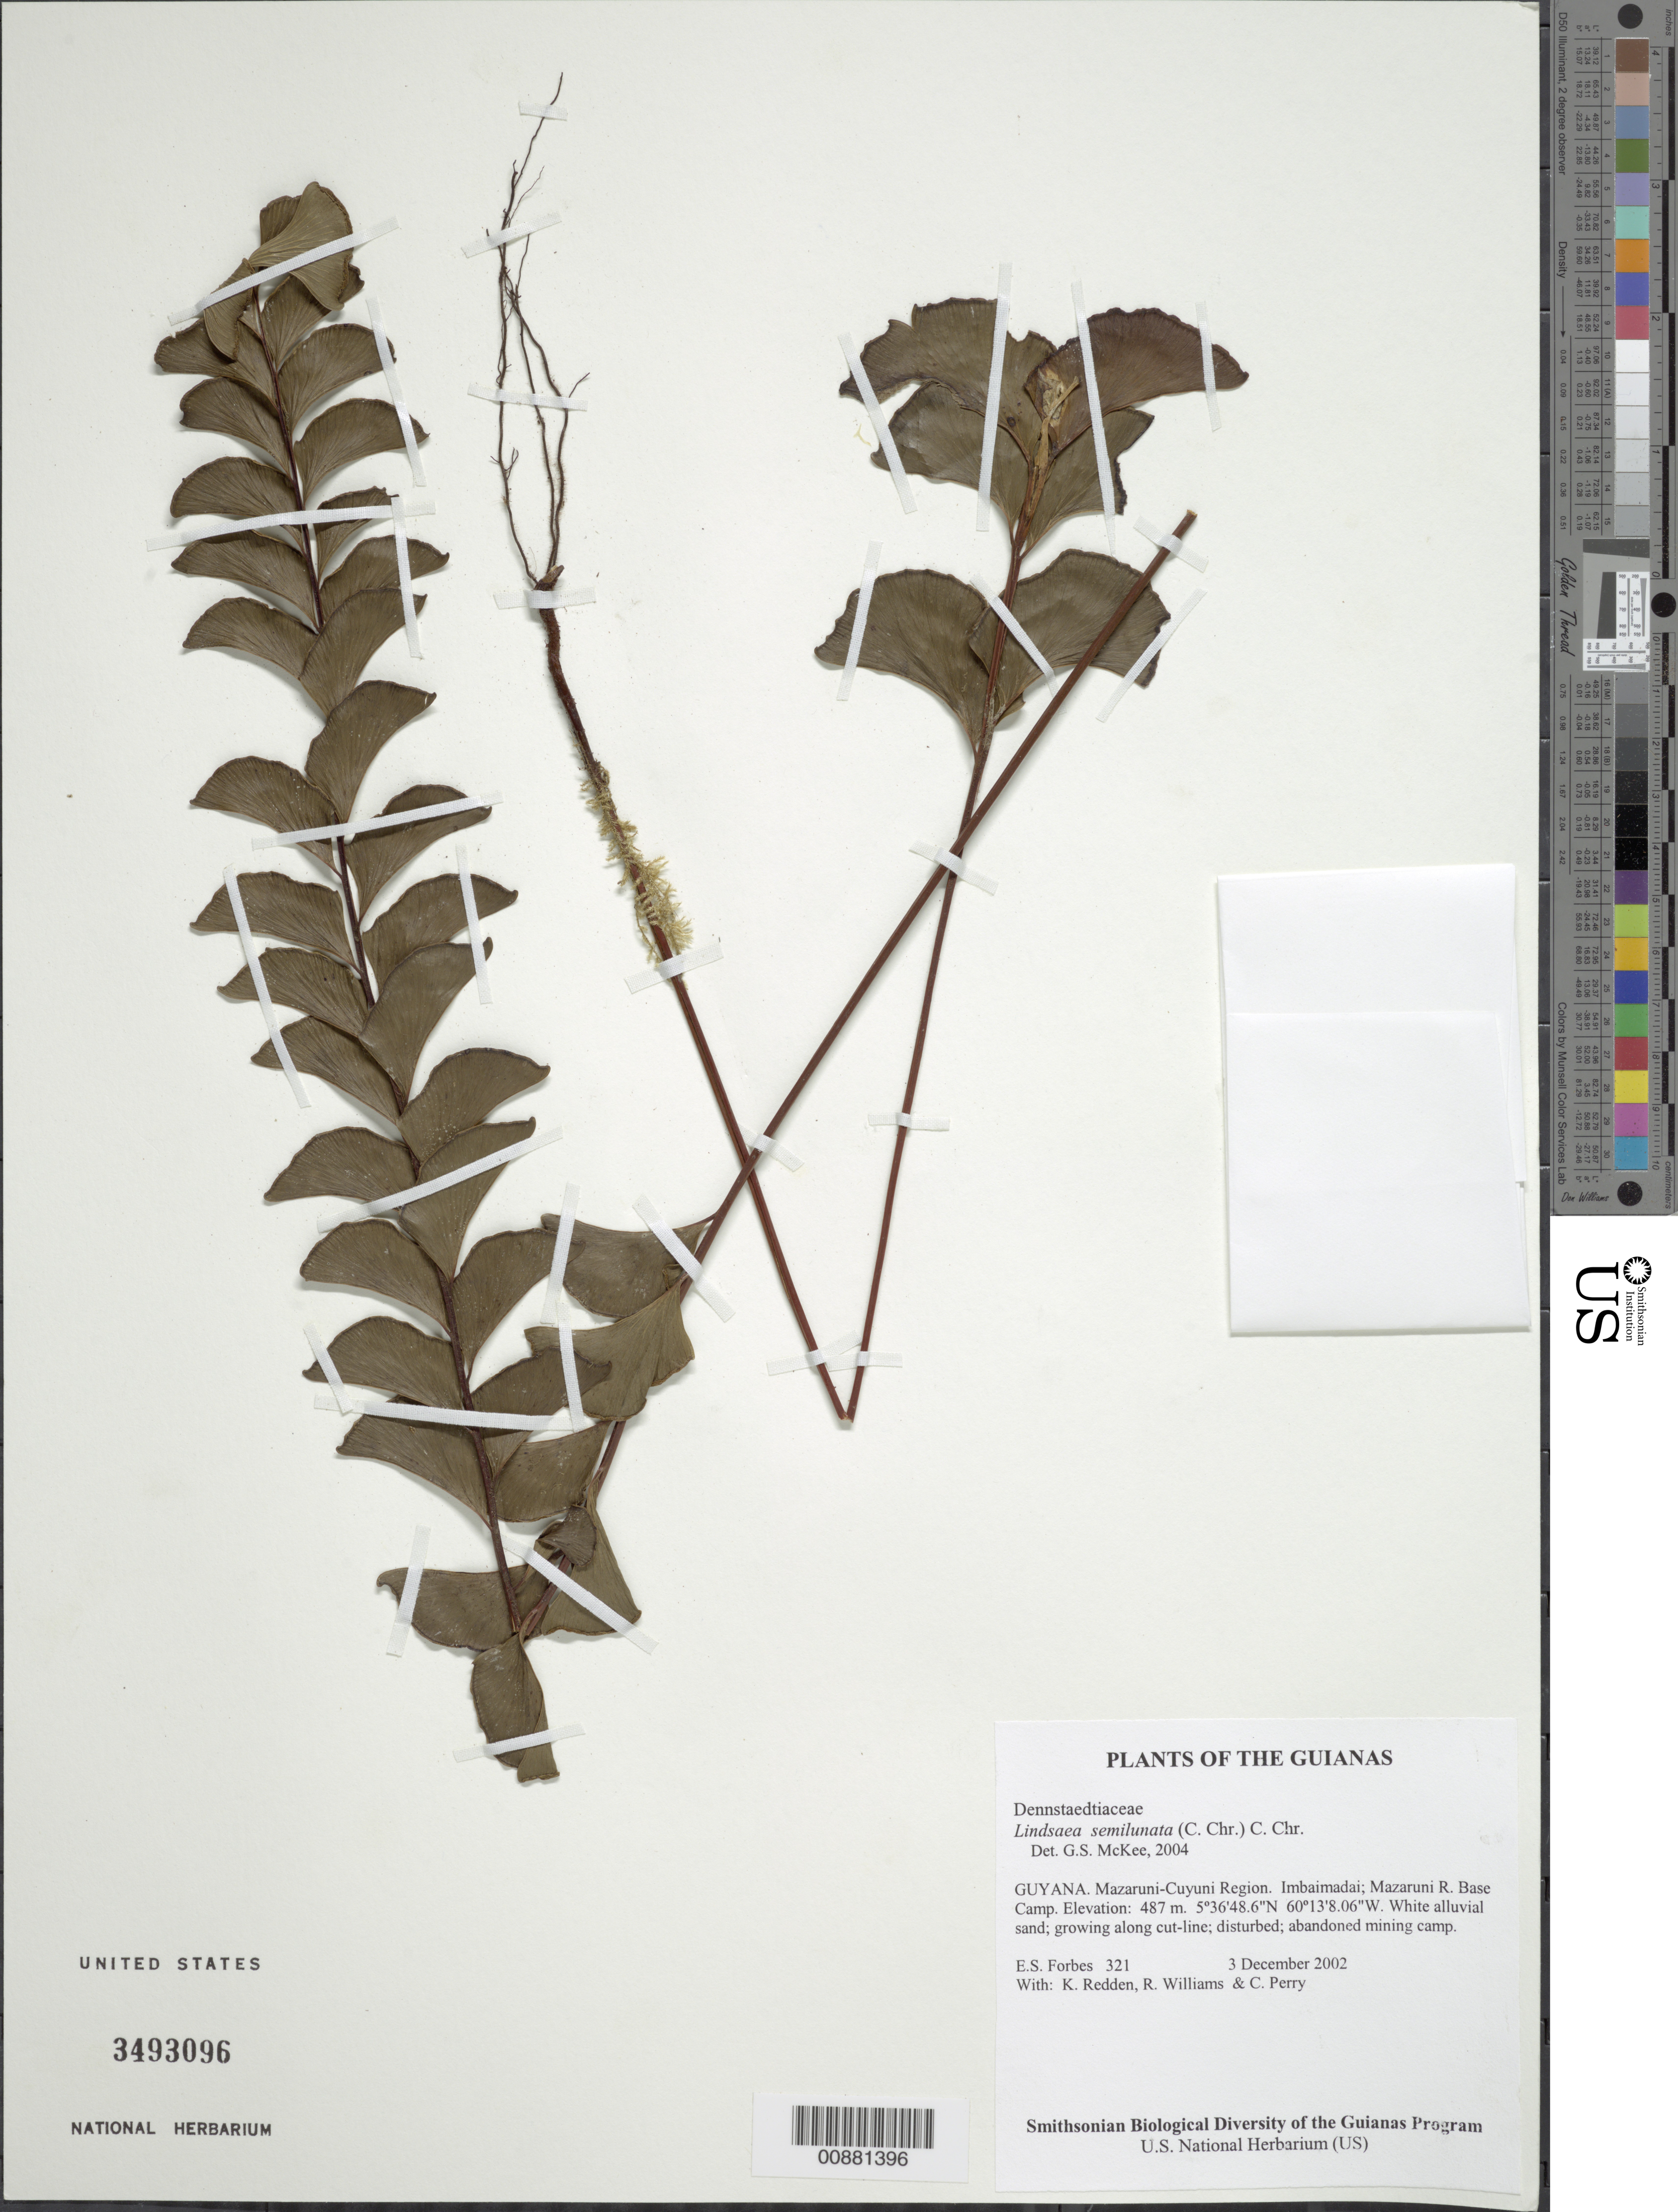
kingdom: Plantae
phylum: Tracheophyta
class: Polypodiopsida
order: Polypodiales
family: Lindsaeaceae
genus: Lindsaea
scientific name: Lindsaea semilunata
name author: (C. Chr.) C. Chr.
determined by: McKee, G. S., (US), NMNH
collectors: E. Forbes, K. M. Redden, R. Williams & C. Perry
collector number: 321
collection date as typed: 3 December 2002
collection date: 2002-12-03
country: Guyana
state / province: Cuyuni-Mazaruni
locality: Imbaimadai; Mazaruni R. Base Camp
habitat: White alluvial sand; growing along cut-line; disturbed; abandoned mining camp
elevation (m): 487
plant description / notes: Mixed w/ Lindsaea lancea var. falcata, please separate and let me know how many sheets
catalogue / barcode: US 3493096